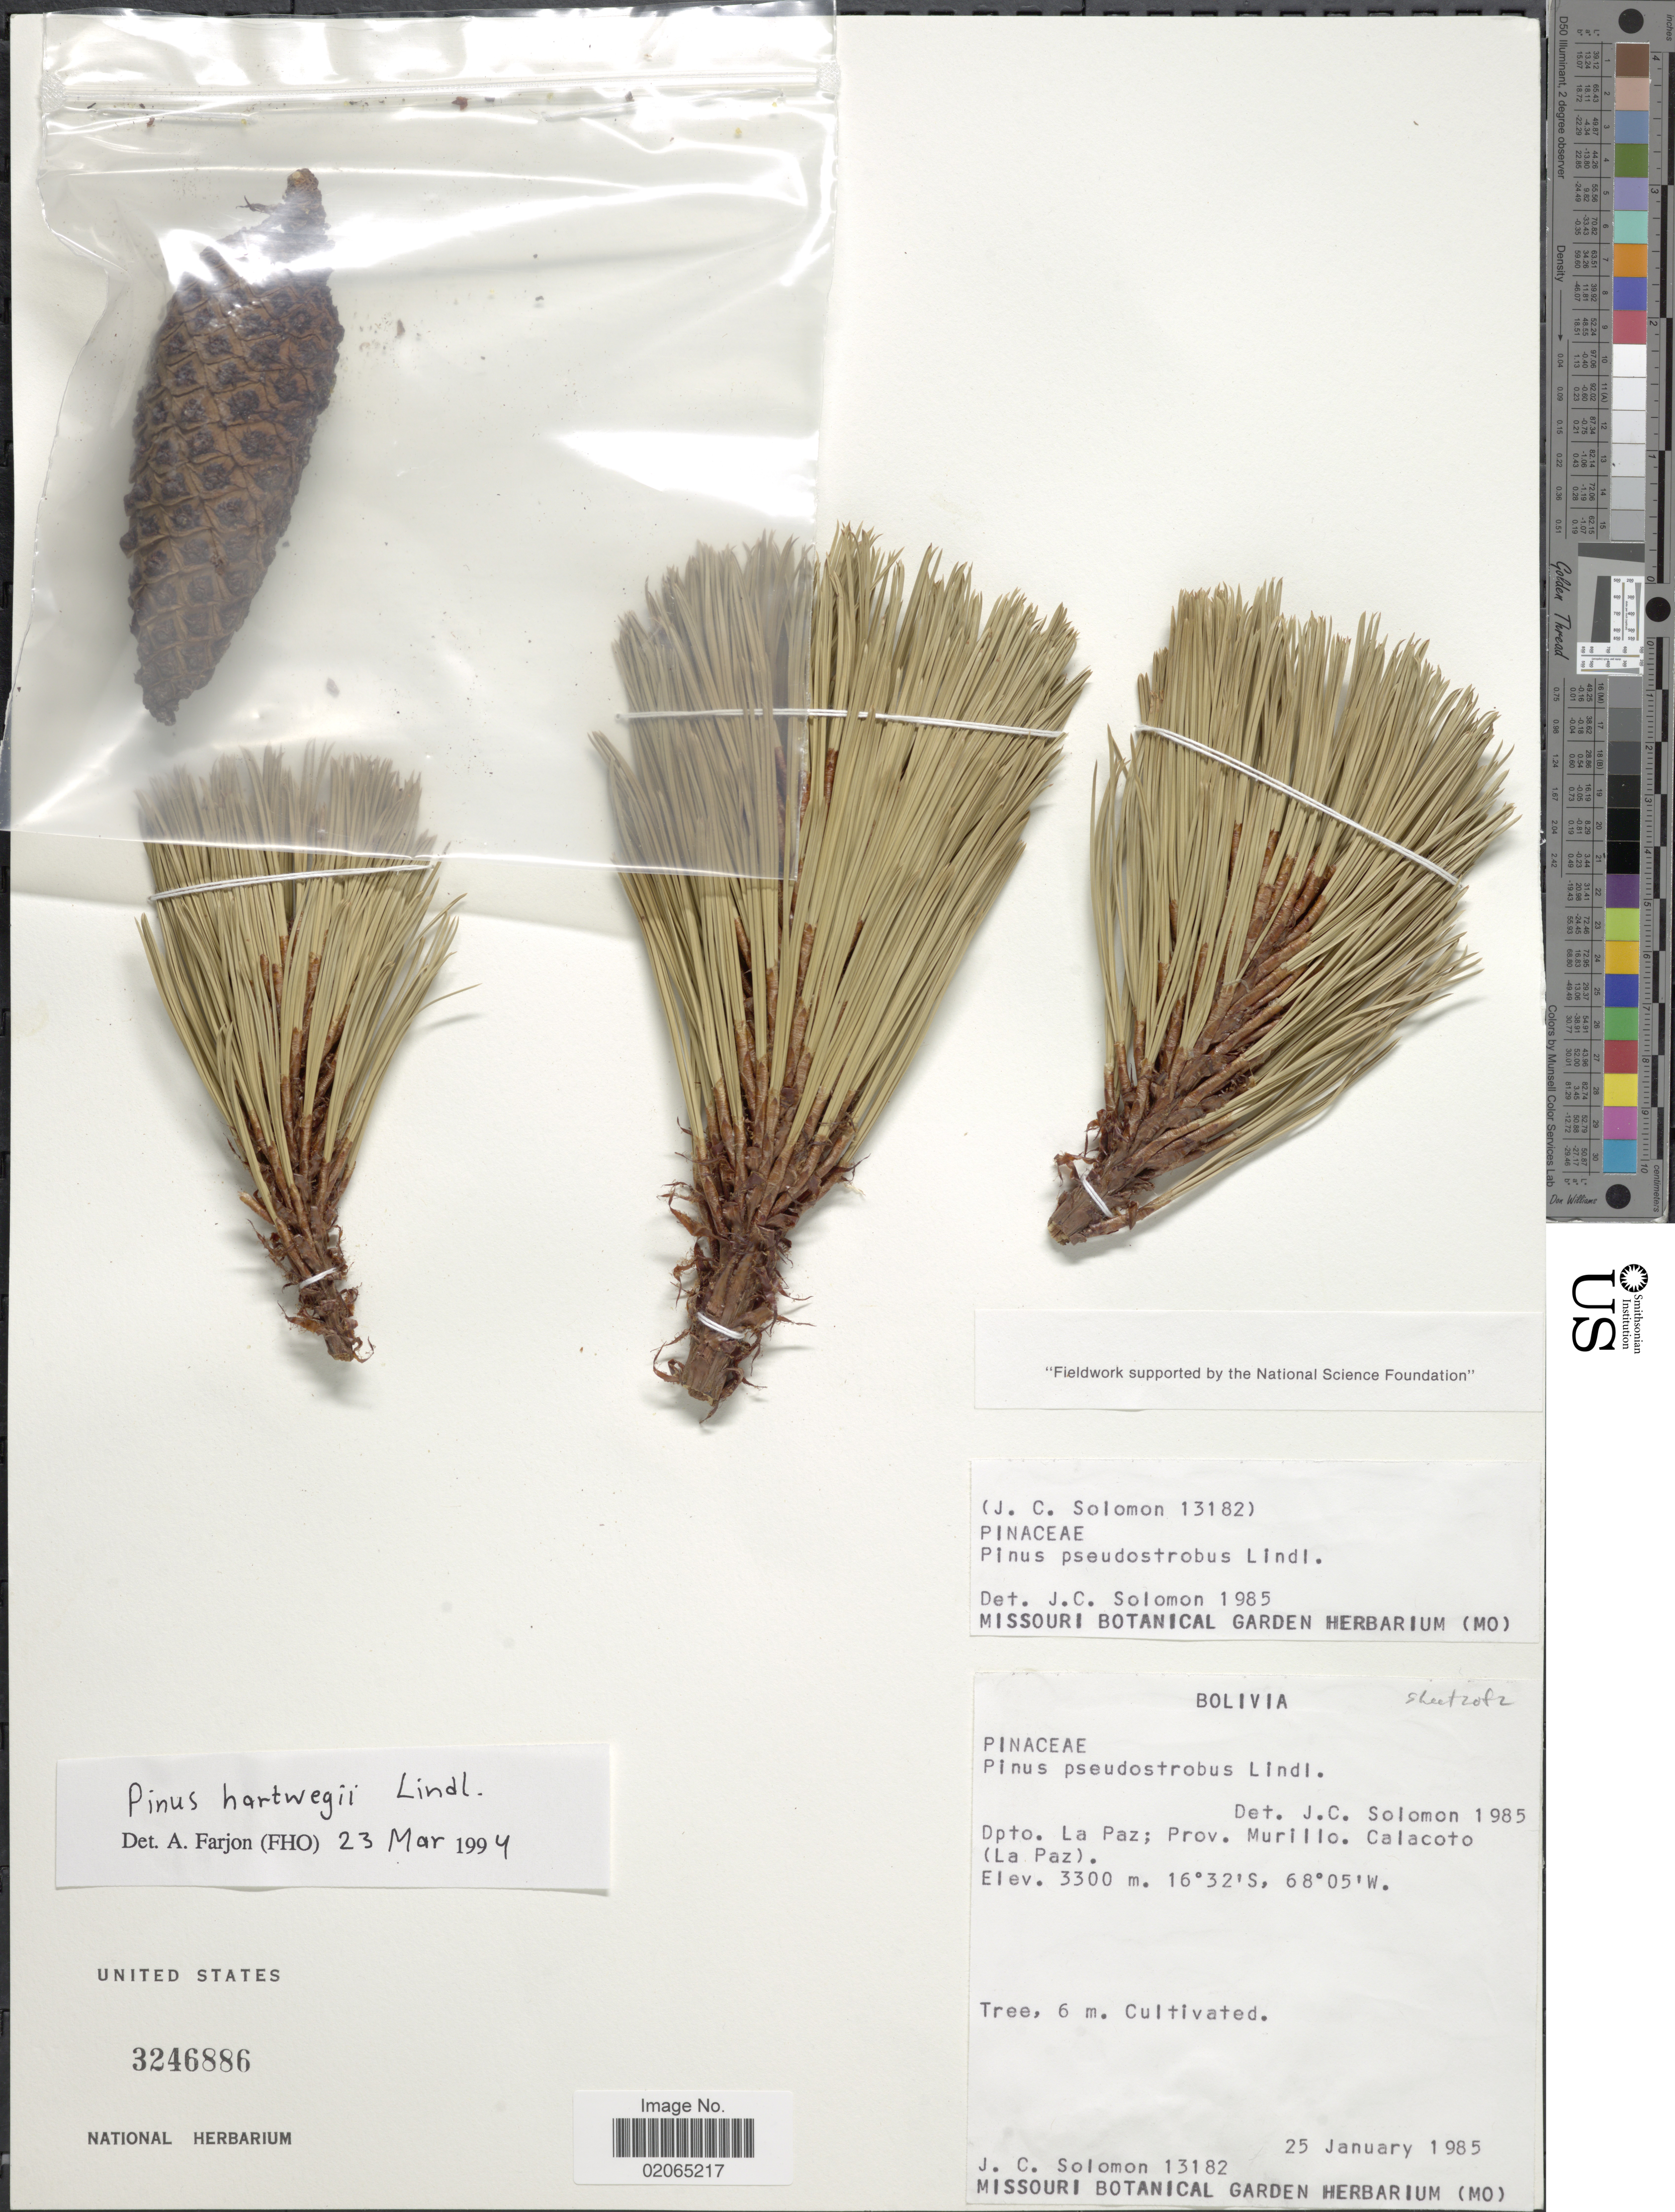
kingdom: Plantae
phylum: Tracheophyta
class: Pinopsida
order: Pinales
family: Pinaceae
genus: Pinus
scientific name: Pinus hartwegii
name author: Lindl.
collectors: J. C. Solomon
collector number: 13182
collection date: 1985-01-25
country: Bolivia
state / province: La Paz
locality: Dpto. La Paz; Prov. Murillo. Calacoto (La Paz)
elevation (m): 3300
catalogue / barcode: US 3246886